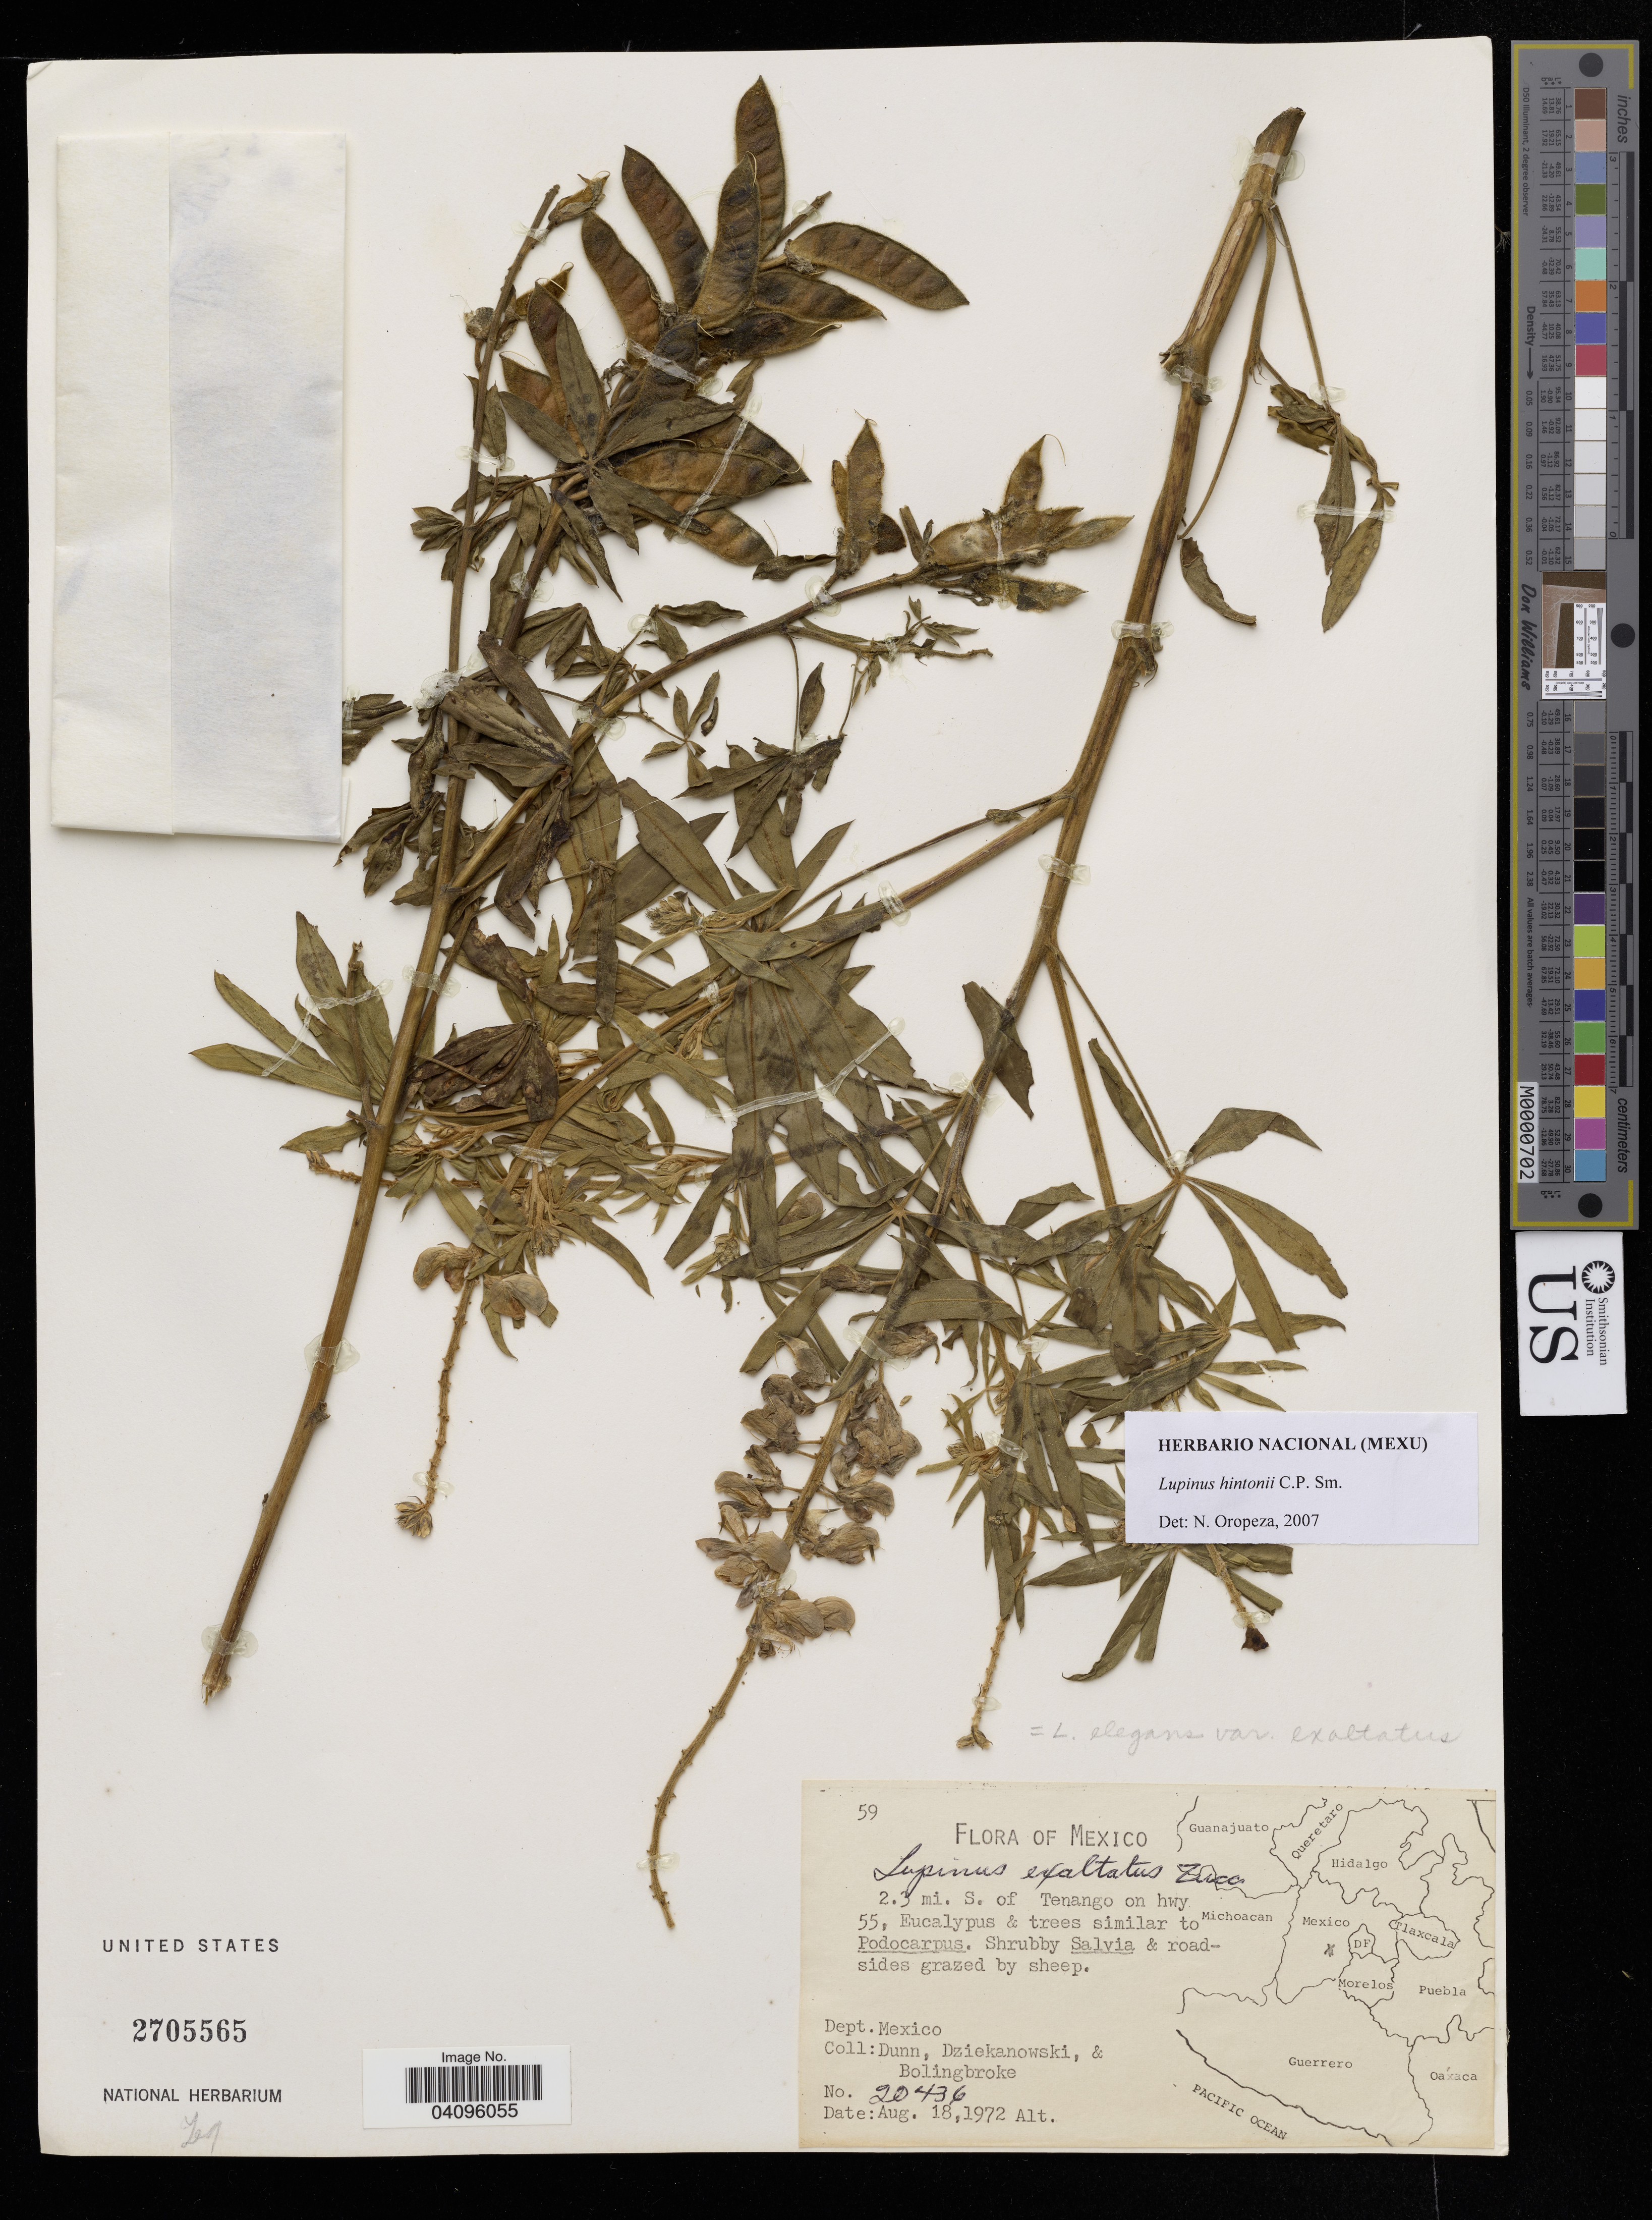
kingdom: Plantae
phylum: Tracheophyta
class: Magnoliopsida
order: Fabales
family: Fabaceae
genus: Lupinus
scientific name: Lupinus hintonii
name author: C.P. Sm.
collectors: -- Dunn, Dziekanowski & -- Bolingbroke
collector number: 20436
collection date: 1972-08-18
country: Mexico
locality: Mexico. 2.3 mi. S. of Tenango on hwy 55. Dept. Mexico.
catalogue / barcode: US 2705565